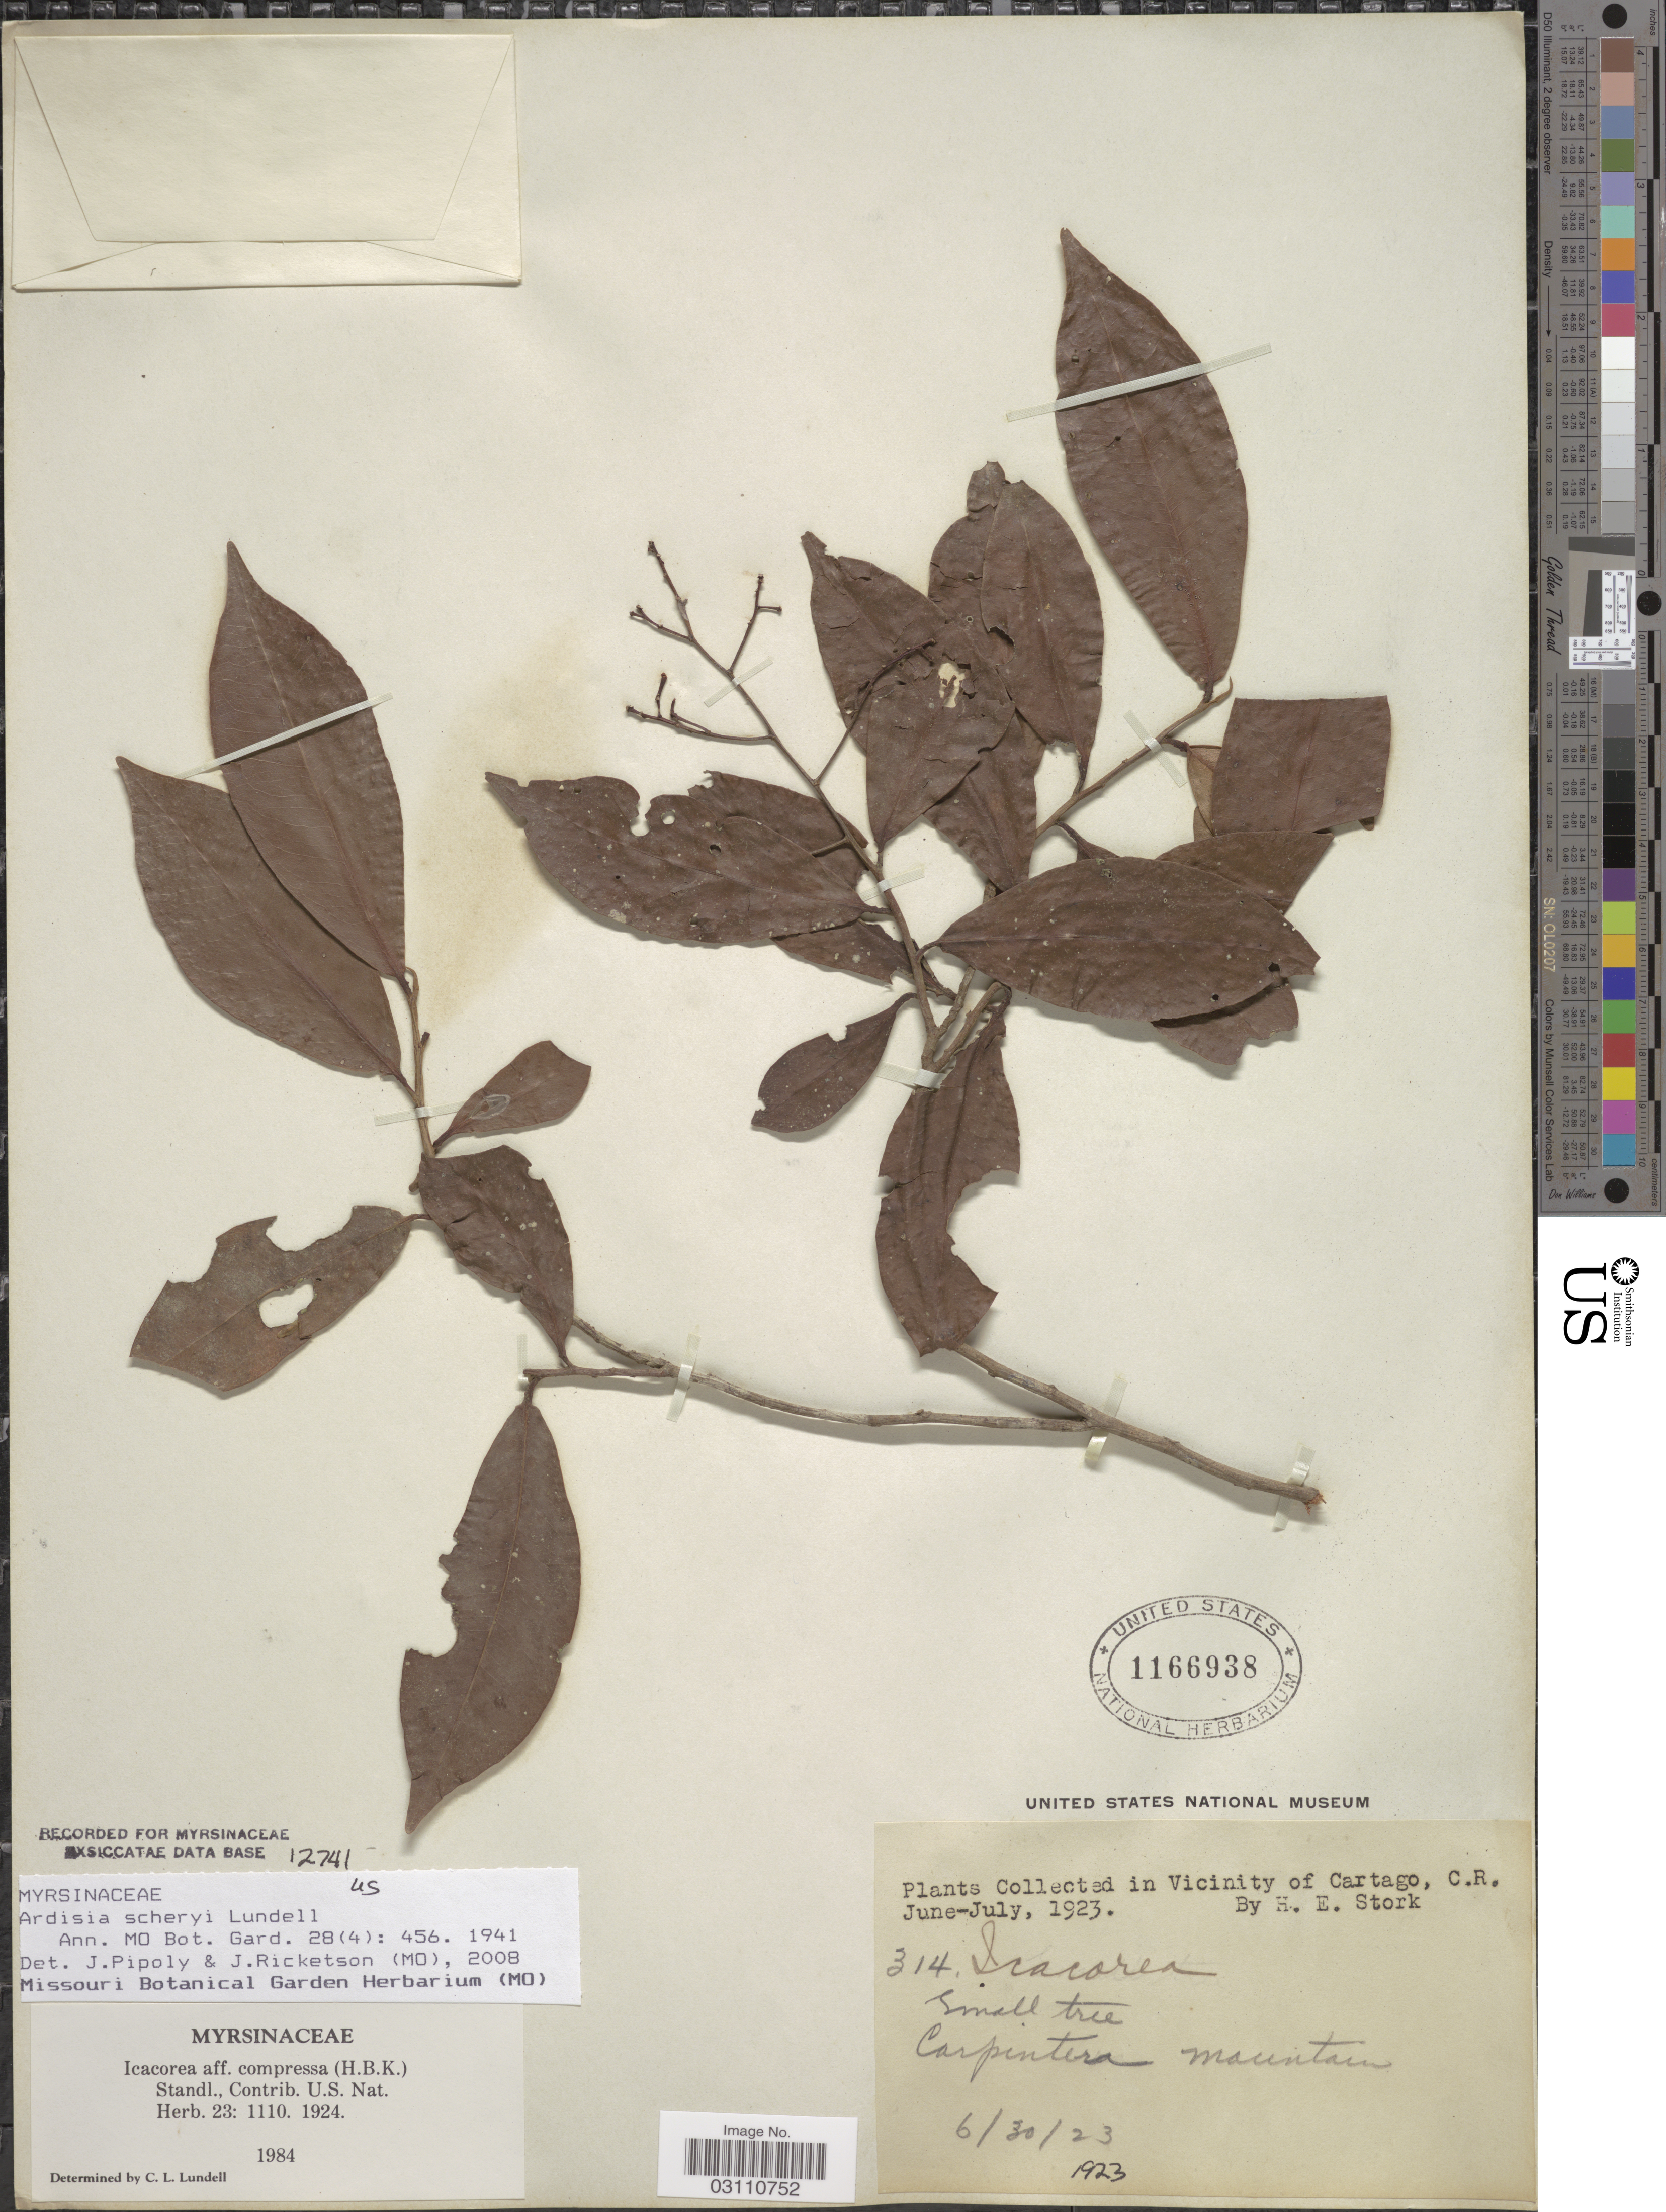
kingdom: Plantae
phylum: Tracheophyta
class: Magnoliopsida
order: Ericales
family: Primulaceae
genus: Ardisia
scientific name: Ardisia scheryi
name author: Lundell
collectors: H. E. Stork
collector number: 314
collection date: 1923-06-30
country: Costa Rica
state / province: Cartago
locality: Collected in Vicinity of Cartago. Carpintera Mountain.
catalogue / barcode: US 1166938